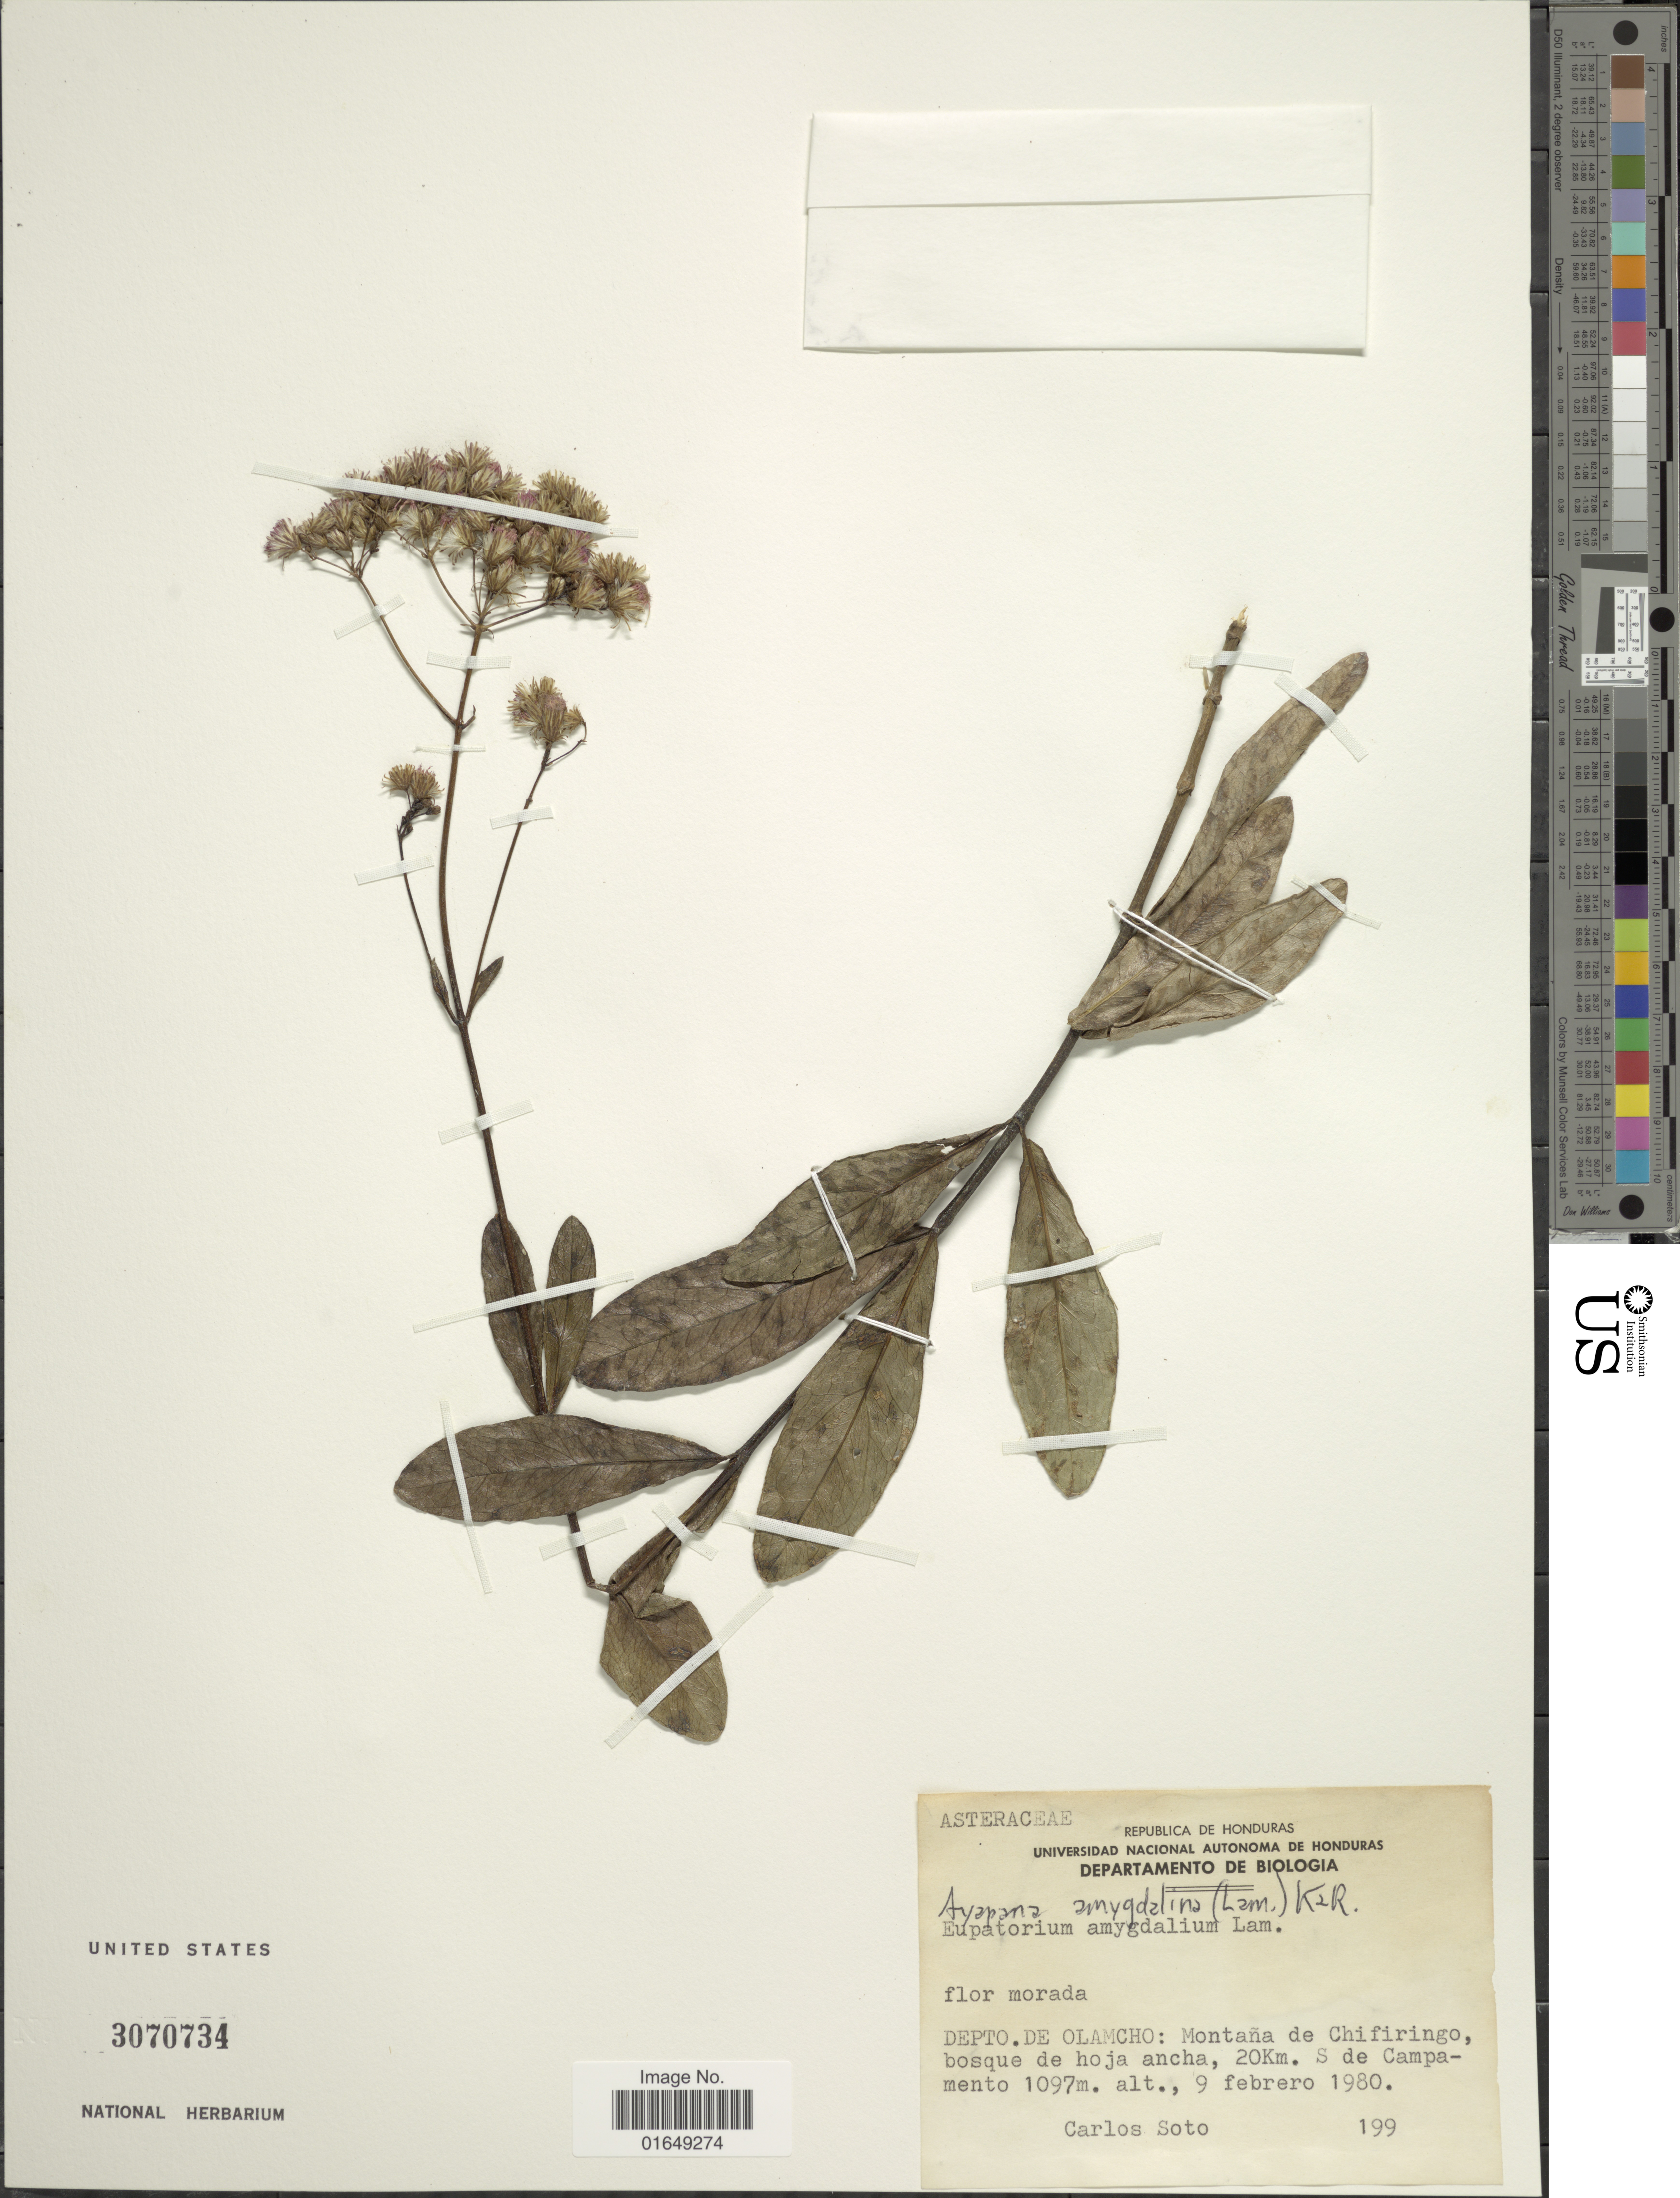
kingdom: Plantae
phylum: Tracheophyta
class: Magnoliopsida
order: Asterales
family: Asteraceae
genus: Ayapana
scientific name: Ayapana amygdalina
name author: (Lam.) R.M. King & H. Rob.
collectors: C. Soto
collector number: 199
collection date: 1980-02-09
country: Honduras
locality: Depto. De Olamcho: Montaña de Chifiringo, bosque de hoja ancha, 20 Km. S de Campamento.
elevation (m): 1097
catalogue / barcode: US 3070734